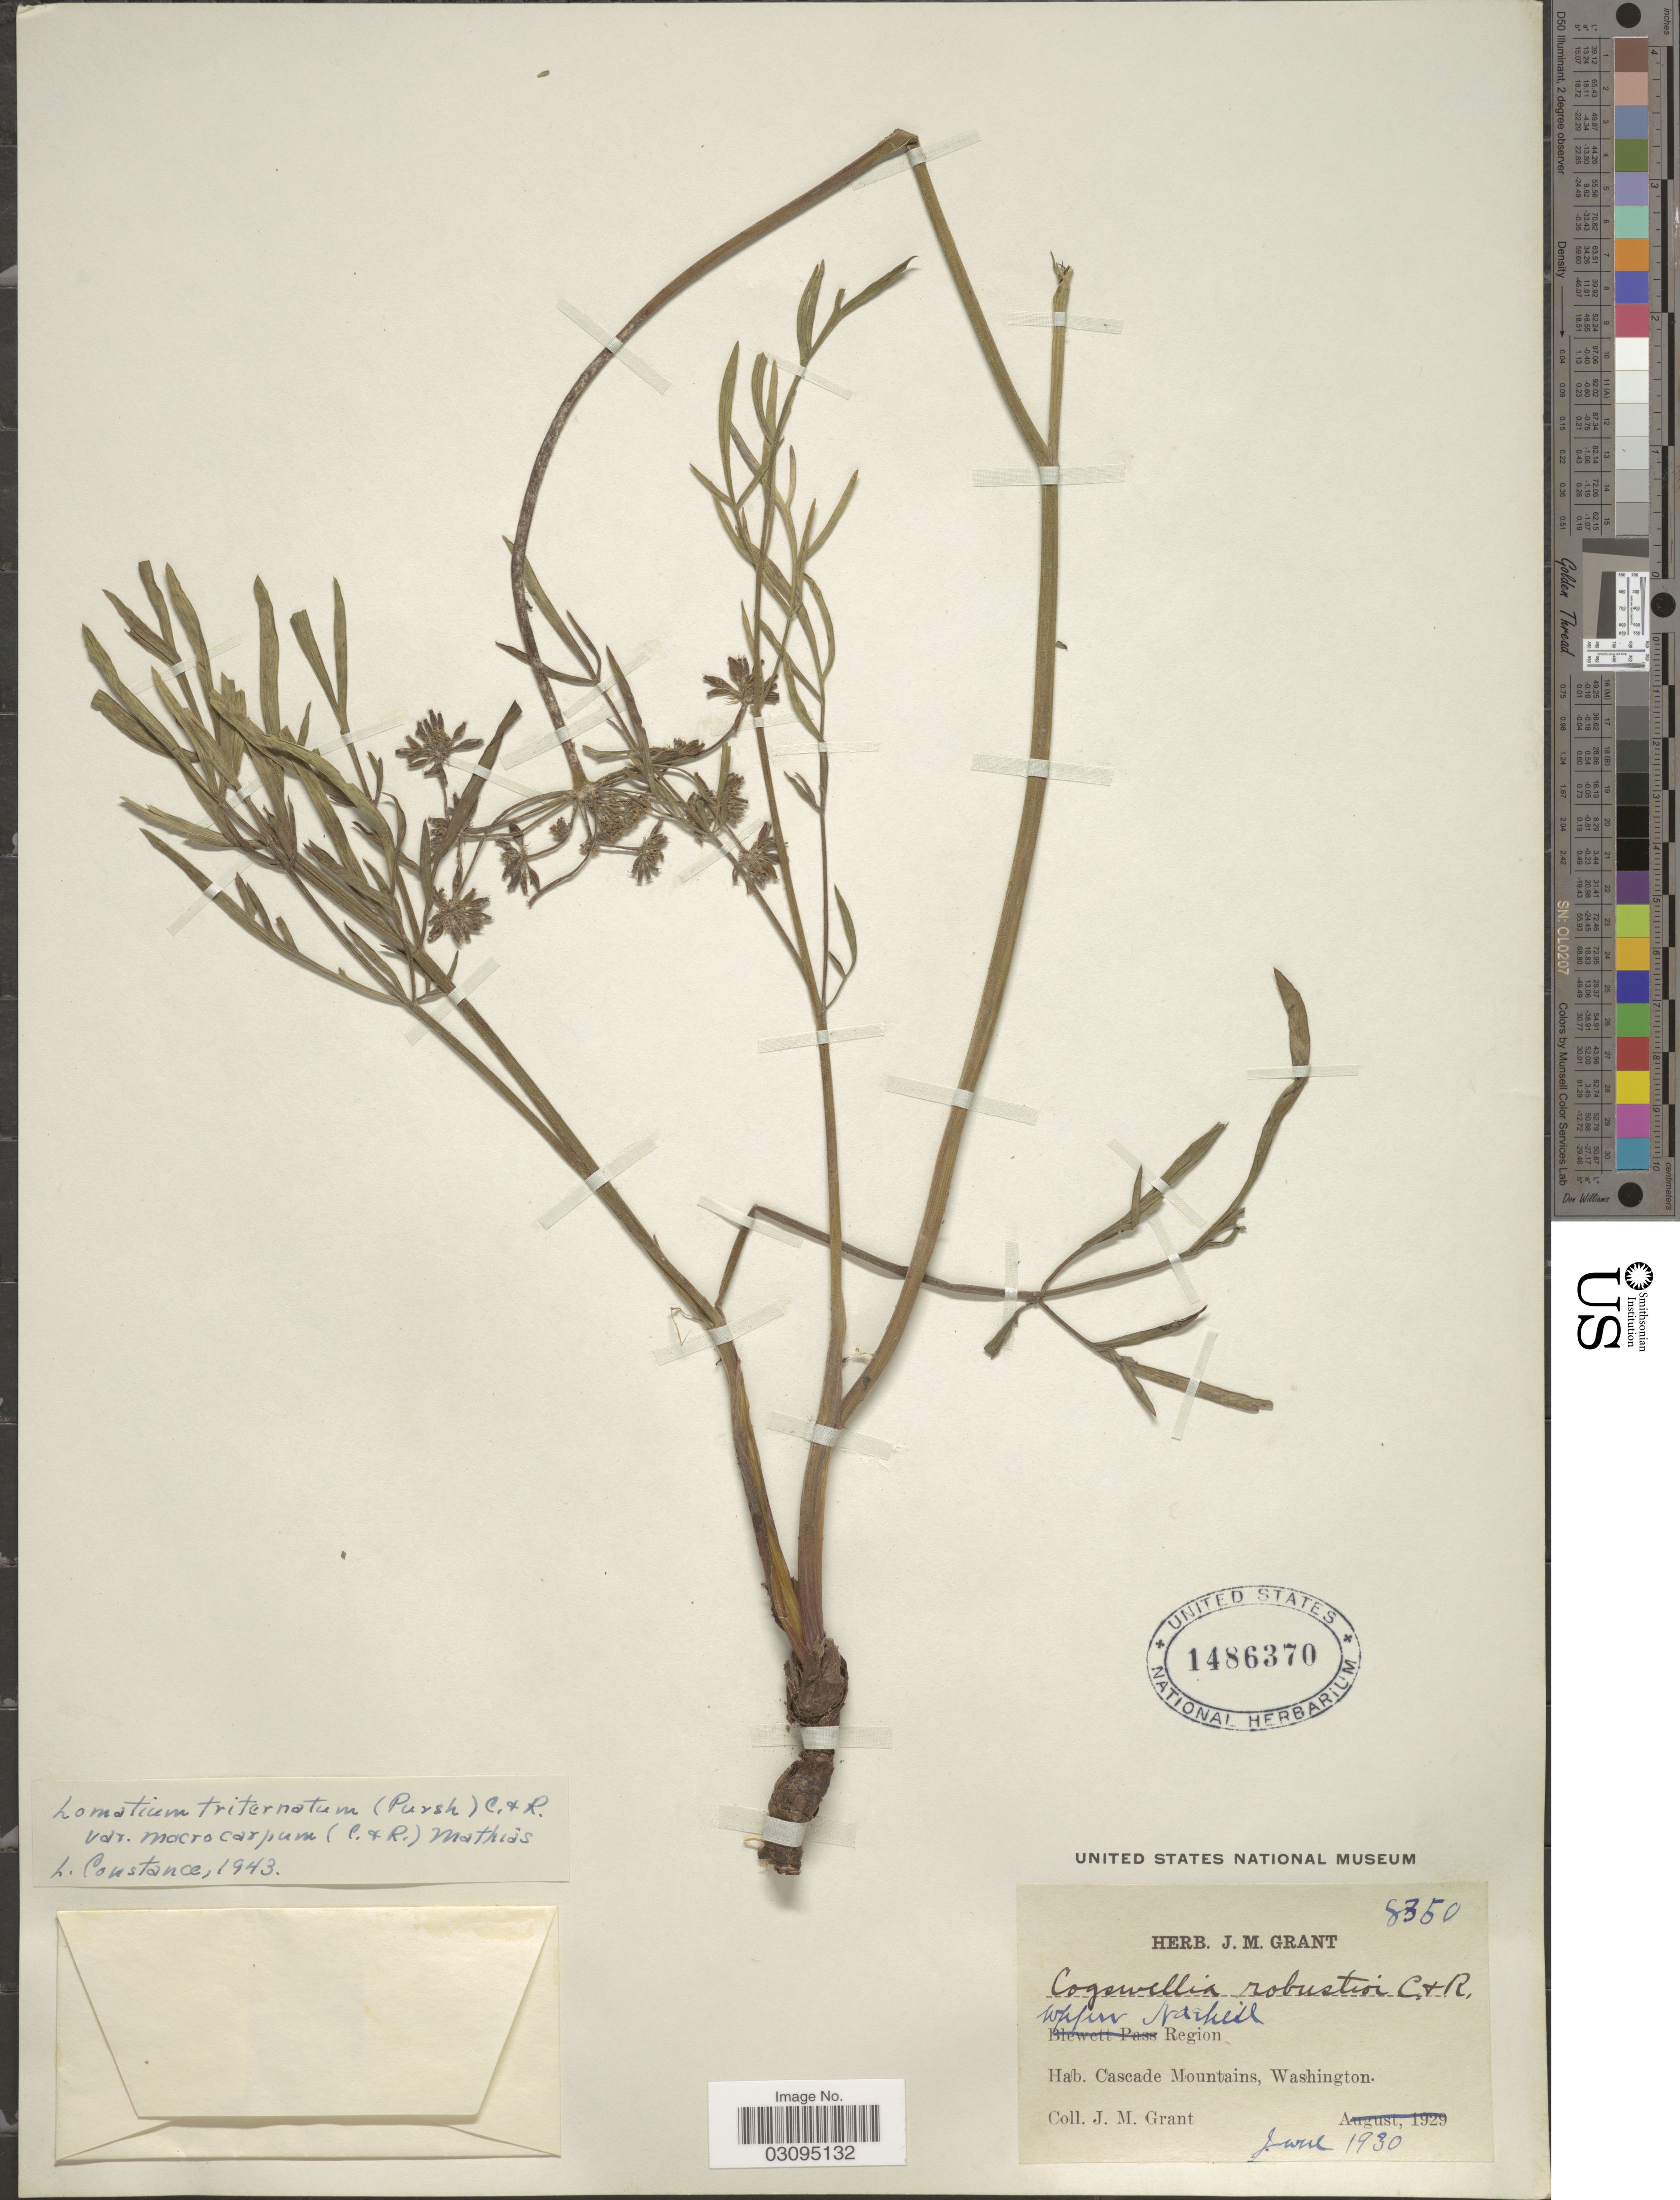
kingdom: Plantae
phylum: Tracheophyta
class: Magnoliopsida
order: Apiales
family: Apiaceae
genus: Lomatium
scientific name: Lomatium triternatum var. macrocarpum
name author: (J.M. Coult. & Rose) Mathias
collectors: J. M. Grant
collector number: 8350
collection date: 1930-06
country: United States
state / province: Washington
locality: Cascade Mountains.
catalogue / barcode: US 1486370